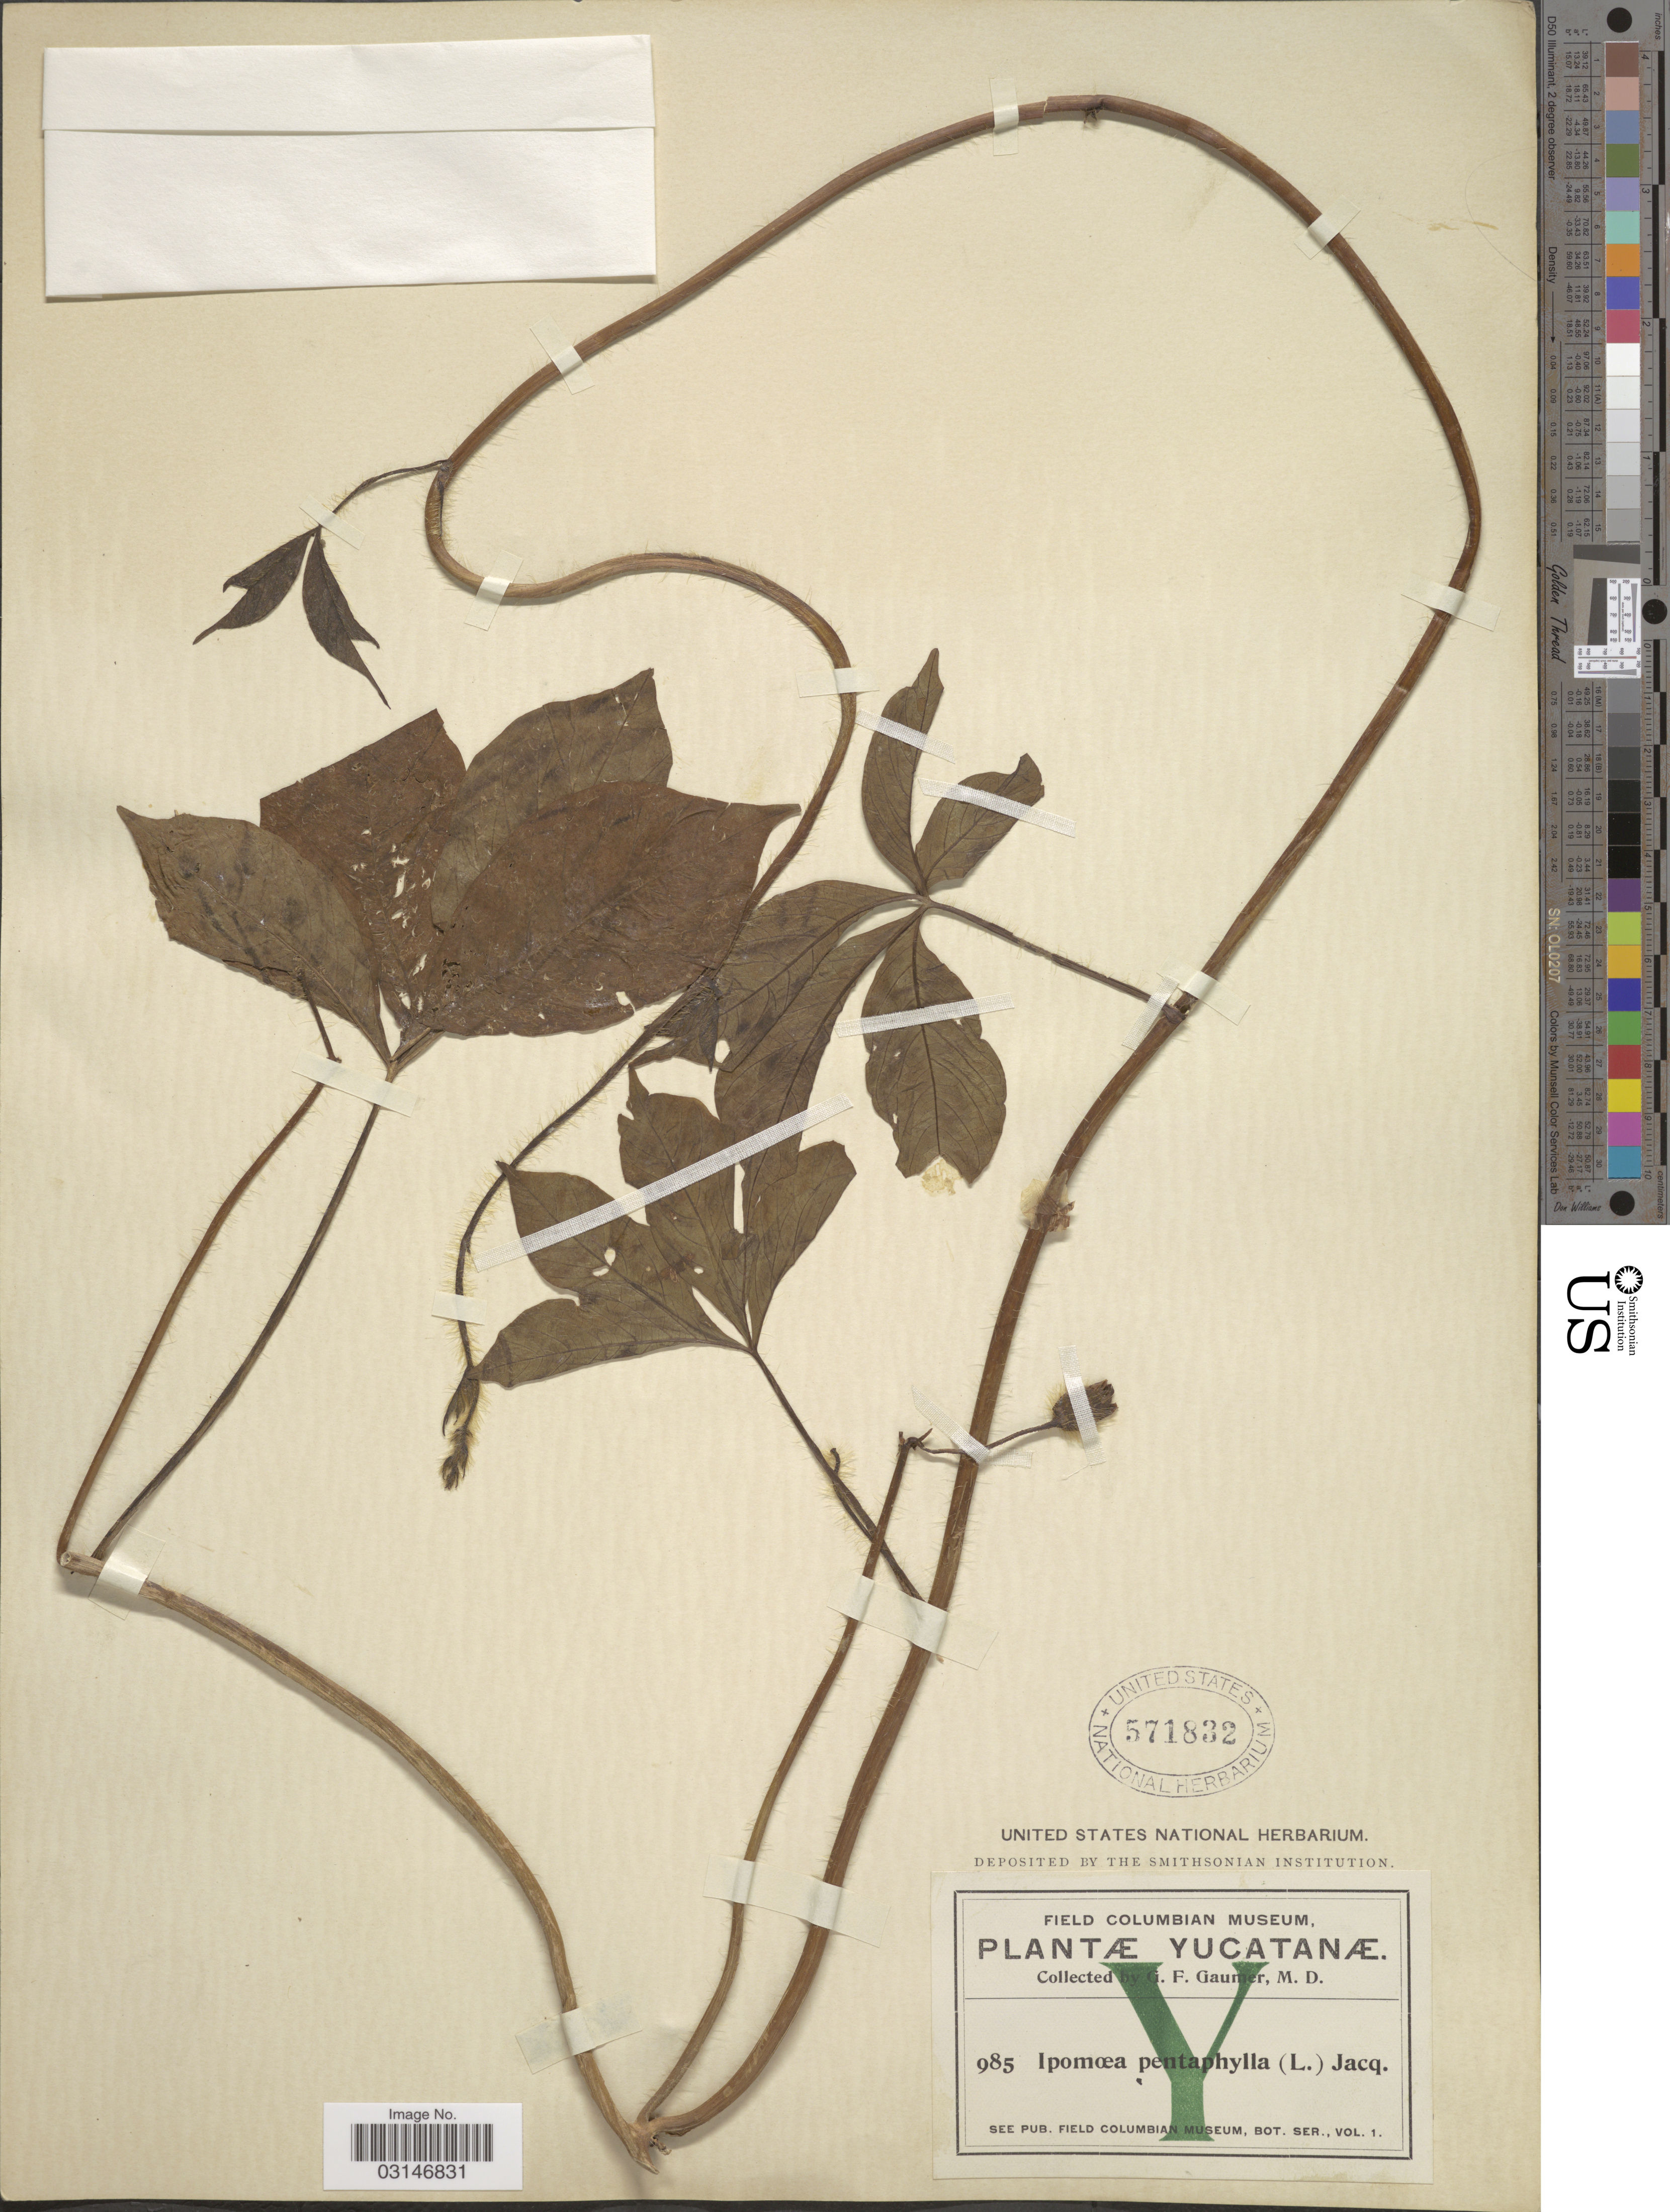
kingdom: Plantae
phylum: Tracheophyta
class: Magnoliopsida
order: Solanales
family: Convolvulaceae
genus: Distimake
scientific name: Distimake aegyptius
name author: (L.) A. R. Simões & Staples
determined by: Strong, Mark T., (BOT), Smithsonian Institution - National Museum of Natural History (UNITED STATES)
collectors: G. F. Gaumer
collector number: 985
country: Mexico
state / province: Yucatán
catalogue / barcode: US 571832